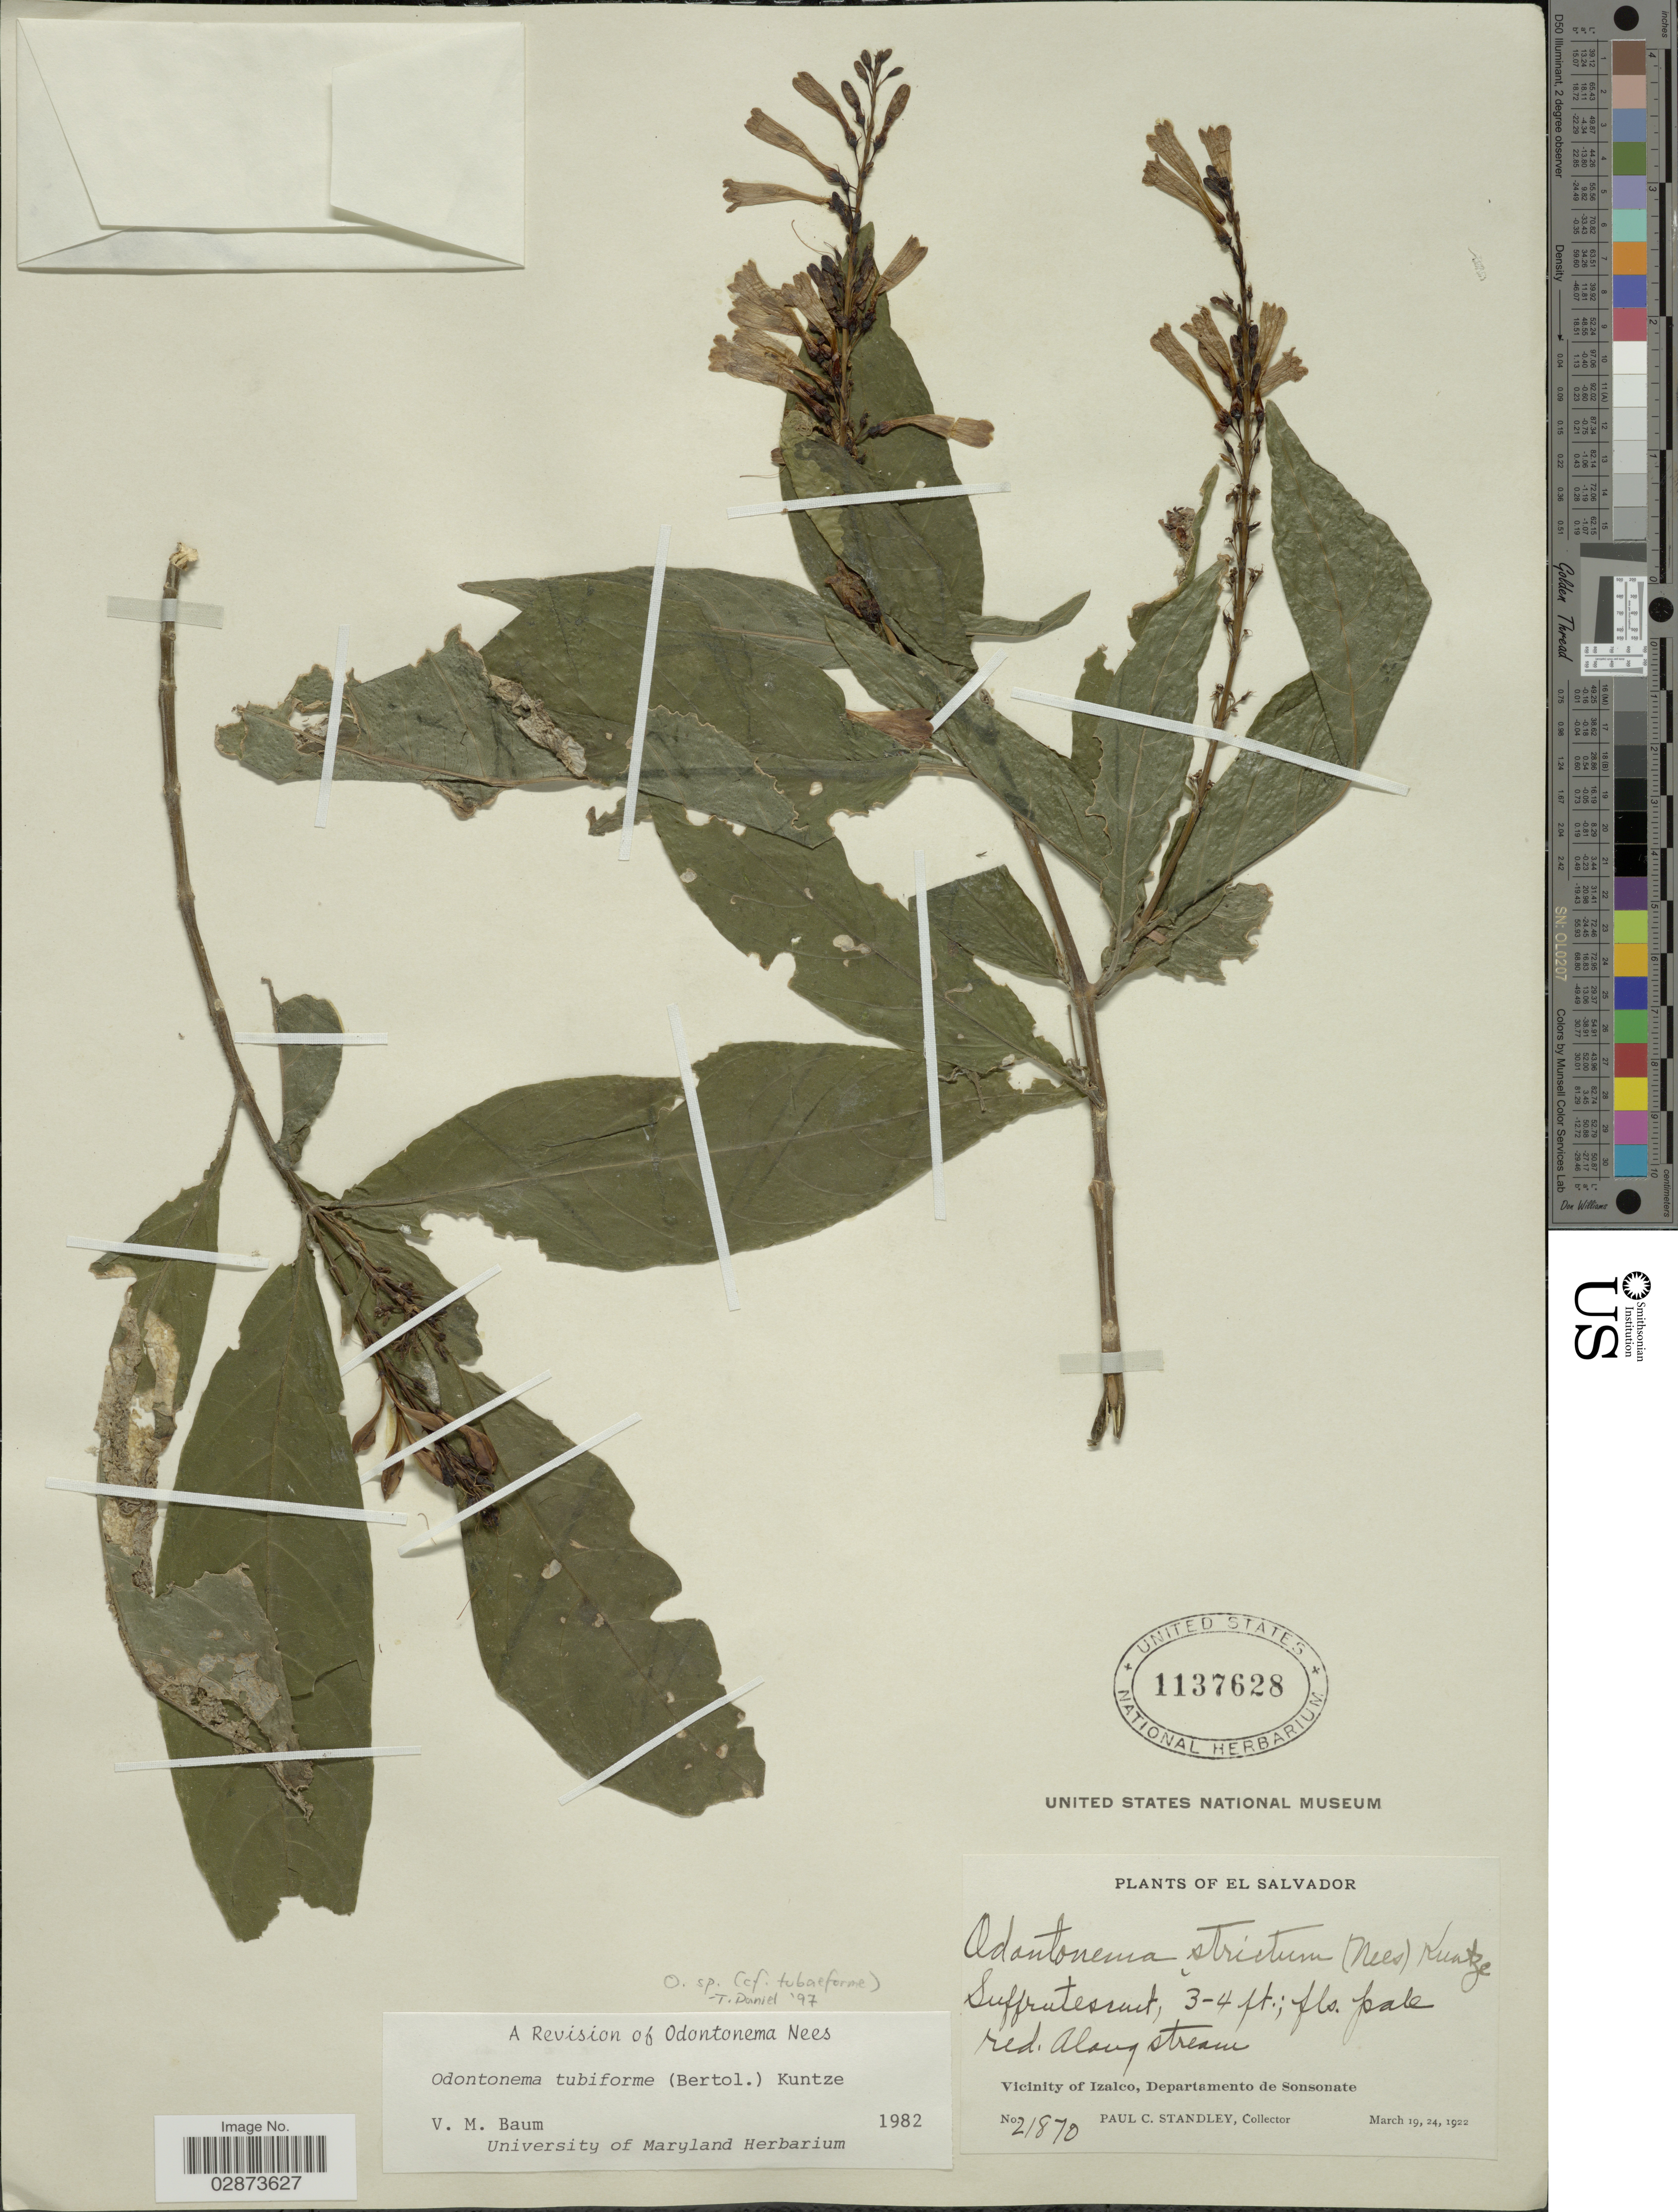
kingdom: Plantae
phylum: Tracheophyta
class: Magnoliopsida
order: Lamiales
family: Acanthaceae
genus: Odontonema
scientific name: Odontonema tubaeforme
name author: (Bertol.) Kuntze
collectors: P. C. Standley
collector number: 21870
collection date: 1922-03-19/1922-03-24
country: El Salvador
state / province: Sonsonate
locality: Vicinity of Izalco, Departamento de Sonsonate.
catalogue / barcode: US 1137628